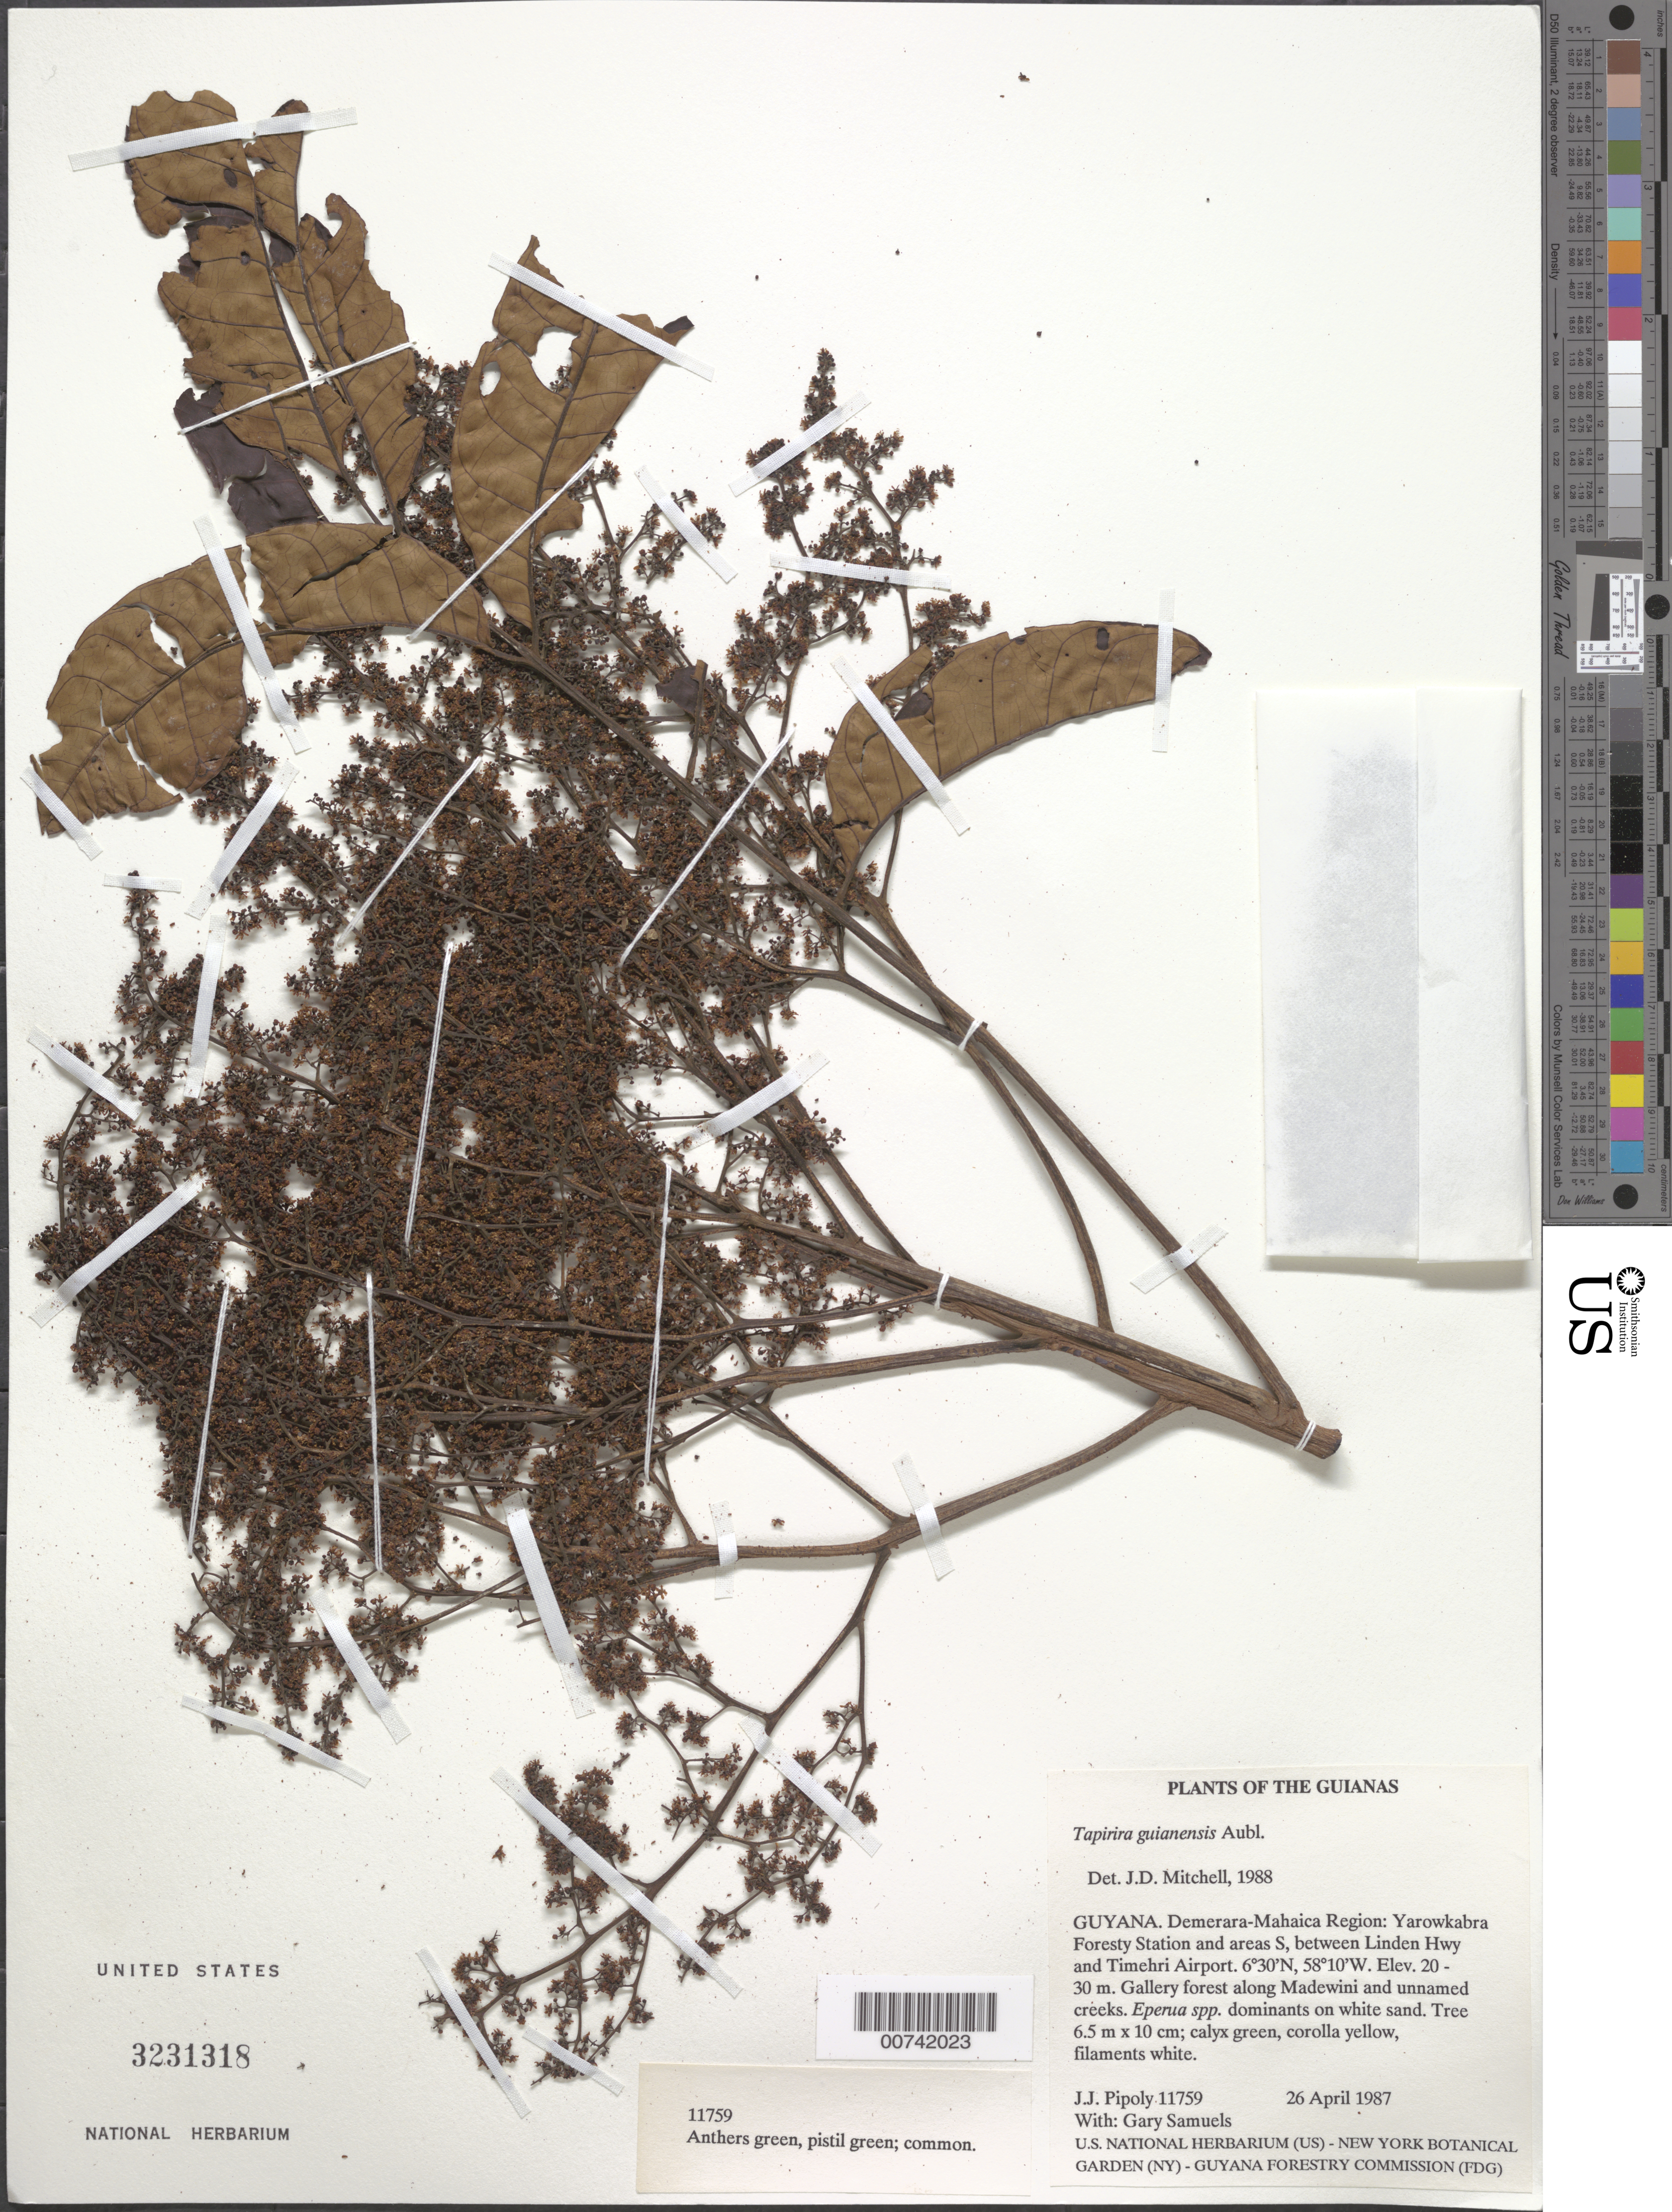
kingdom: Plantae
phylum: Tracheophyta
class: Magnoliopsida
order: Sapindales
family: Anacardiaceae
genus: Tapirira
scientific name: Tapirira guianensis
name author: Aubl.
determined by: Mitchell, John D.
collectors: J. J. Pipoly & G. Bacchus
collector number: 11759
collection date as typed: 26 April 1987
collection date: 1987-04-26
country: Guyana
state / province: Demerara-Mahaica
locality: Yarowkabra Forestry Station and areas S, between Linden Hwy and Timehri Airport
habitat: Gallery forest along Madewini and unnamed creeks. Eperua spp. dominants on white sand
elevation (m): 20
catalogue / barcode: US 3231318